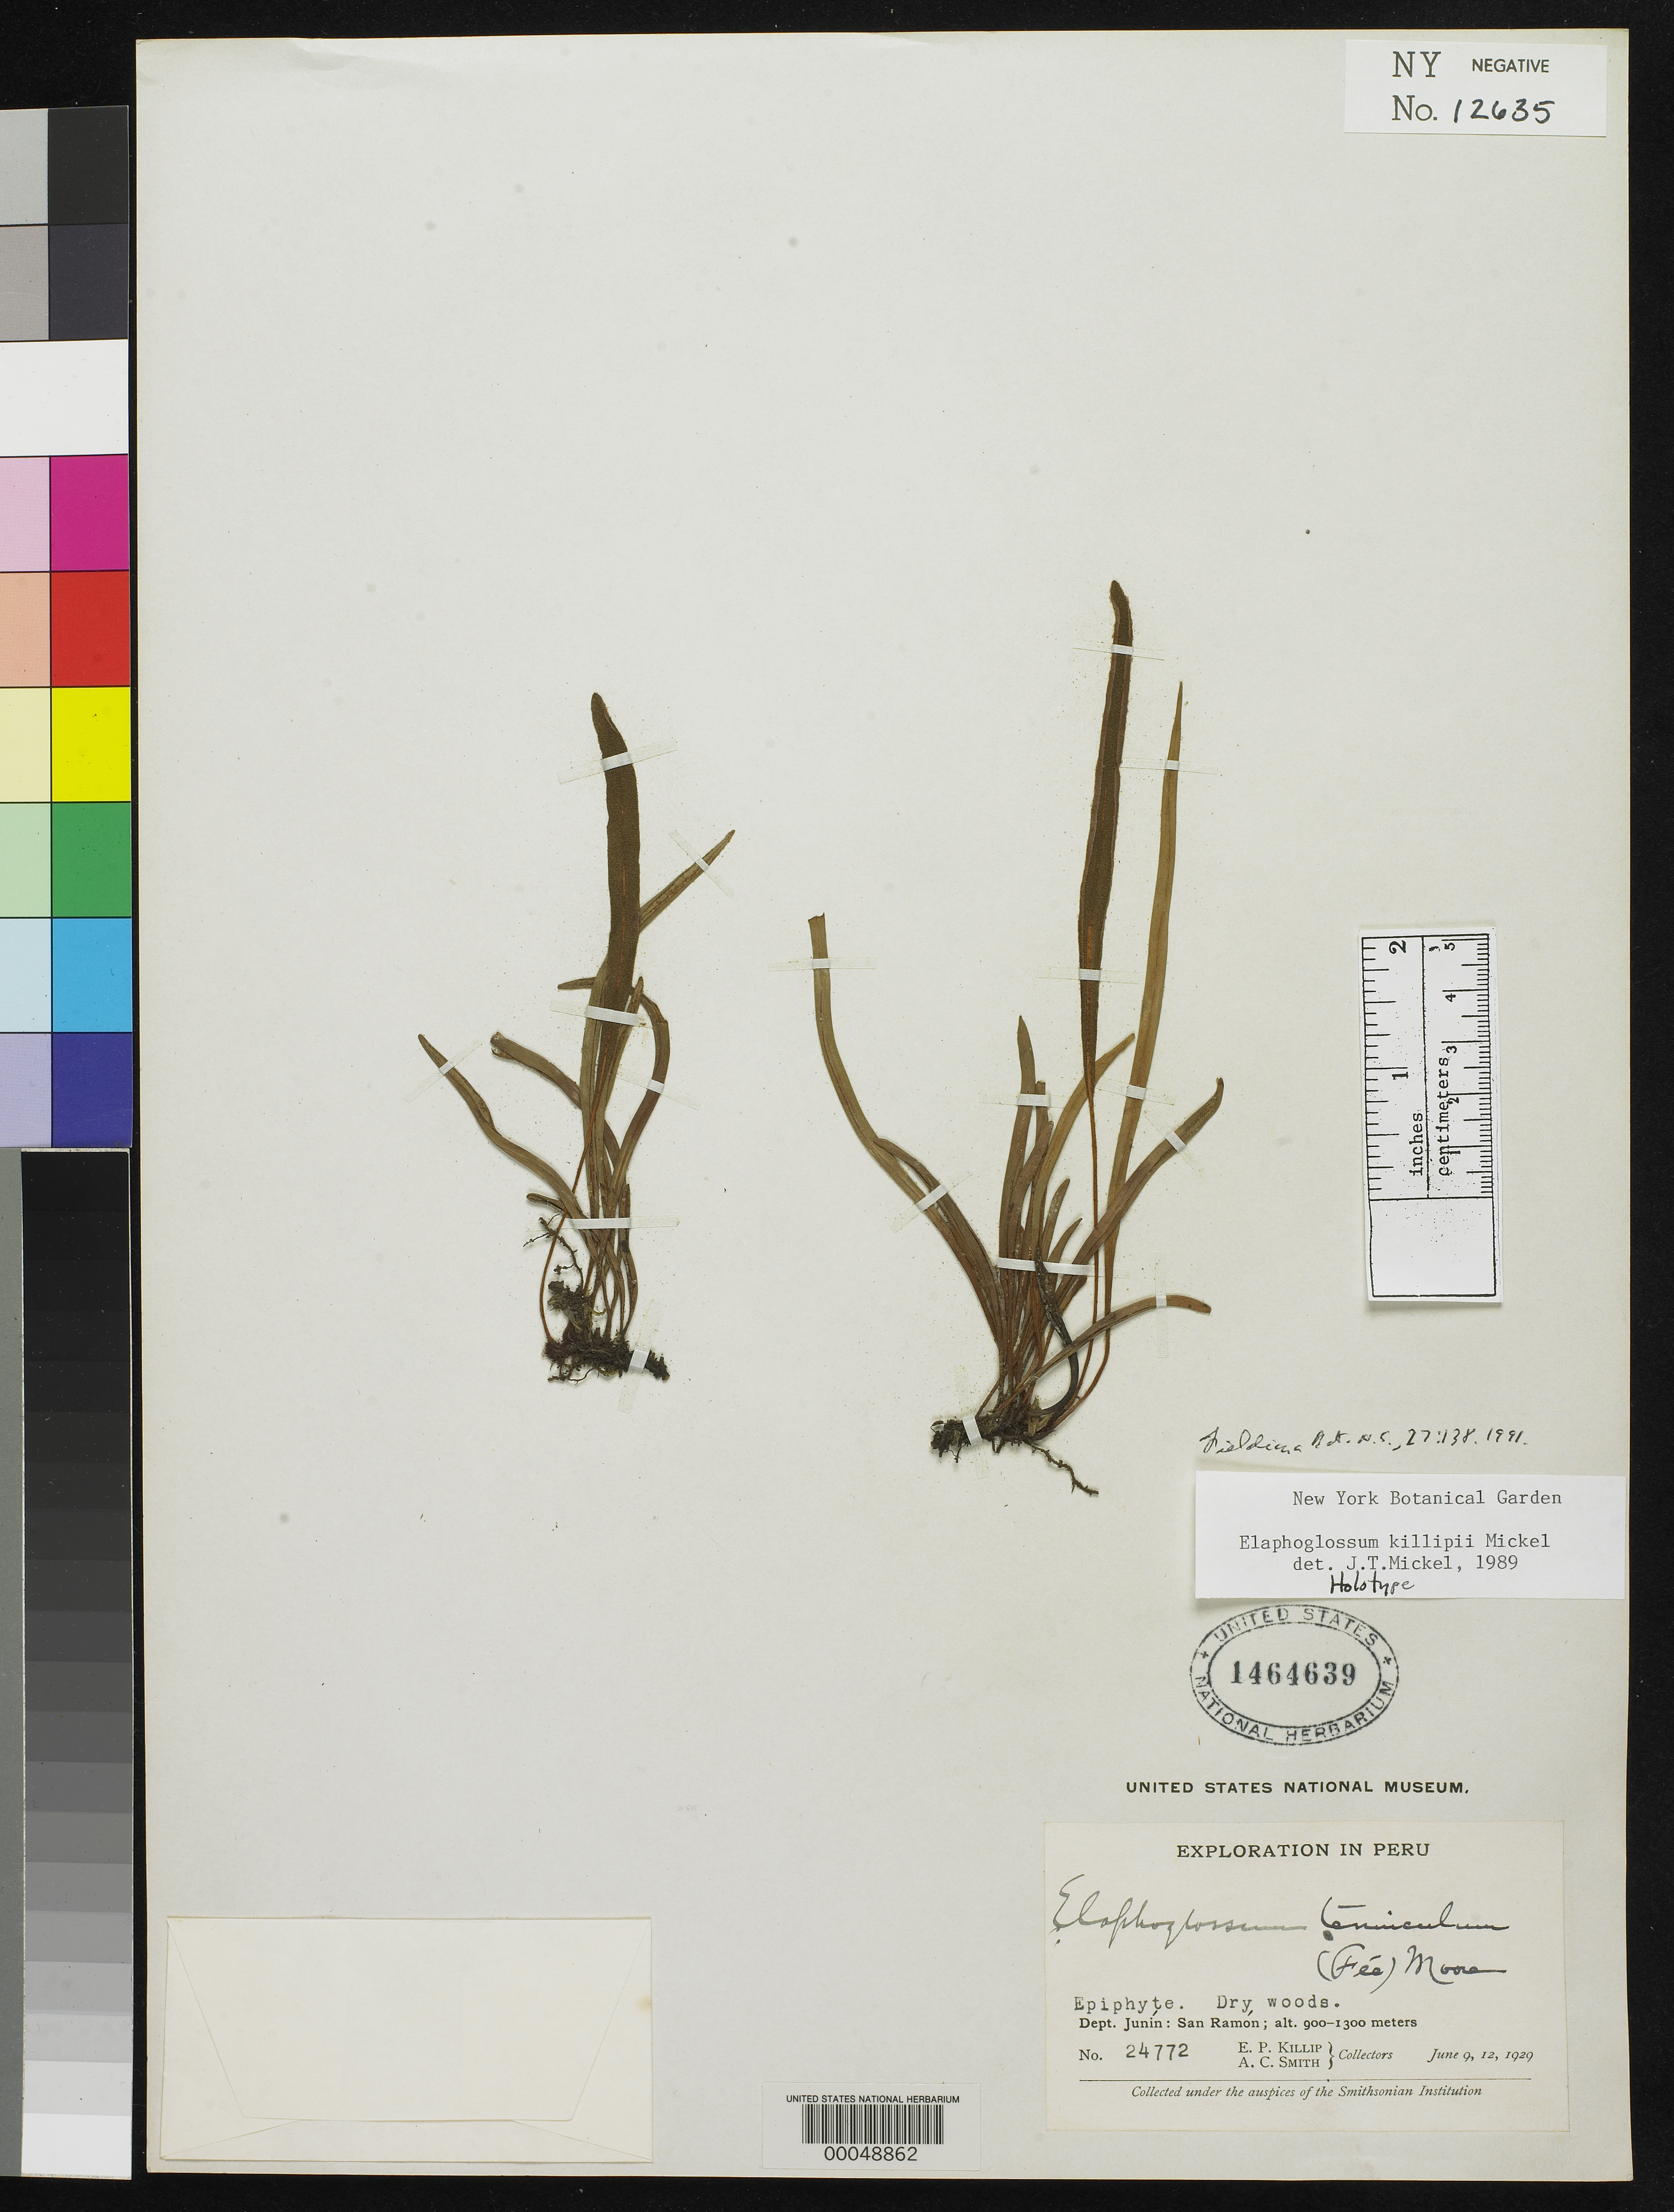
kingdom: Plantae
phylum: Tracheophyta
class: Polypodiopsida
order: Polypodiales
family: Dryopteridaceae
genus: Elaphoglossum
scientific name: Elaphoglossum killipii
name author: Mickel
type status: Holotype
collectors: E. P. Killip & A. C. Smith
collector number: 24772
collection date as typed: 09 Jun 1929 and 12 Jun 1929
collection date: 1929-06-09,1929-06-12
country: Peru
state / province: Junín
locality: San Ramon.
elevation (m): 900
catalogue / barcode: US 1464639